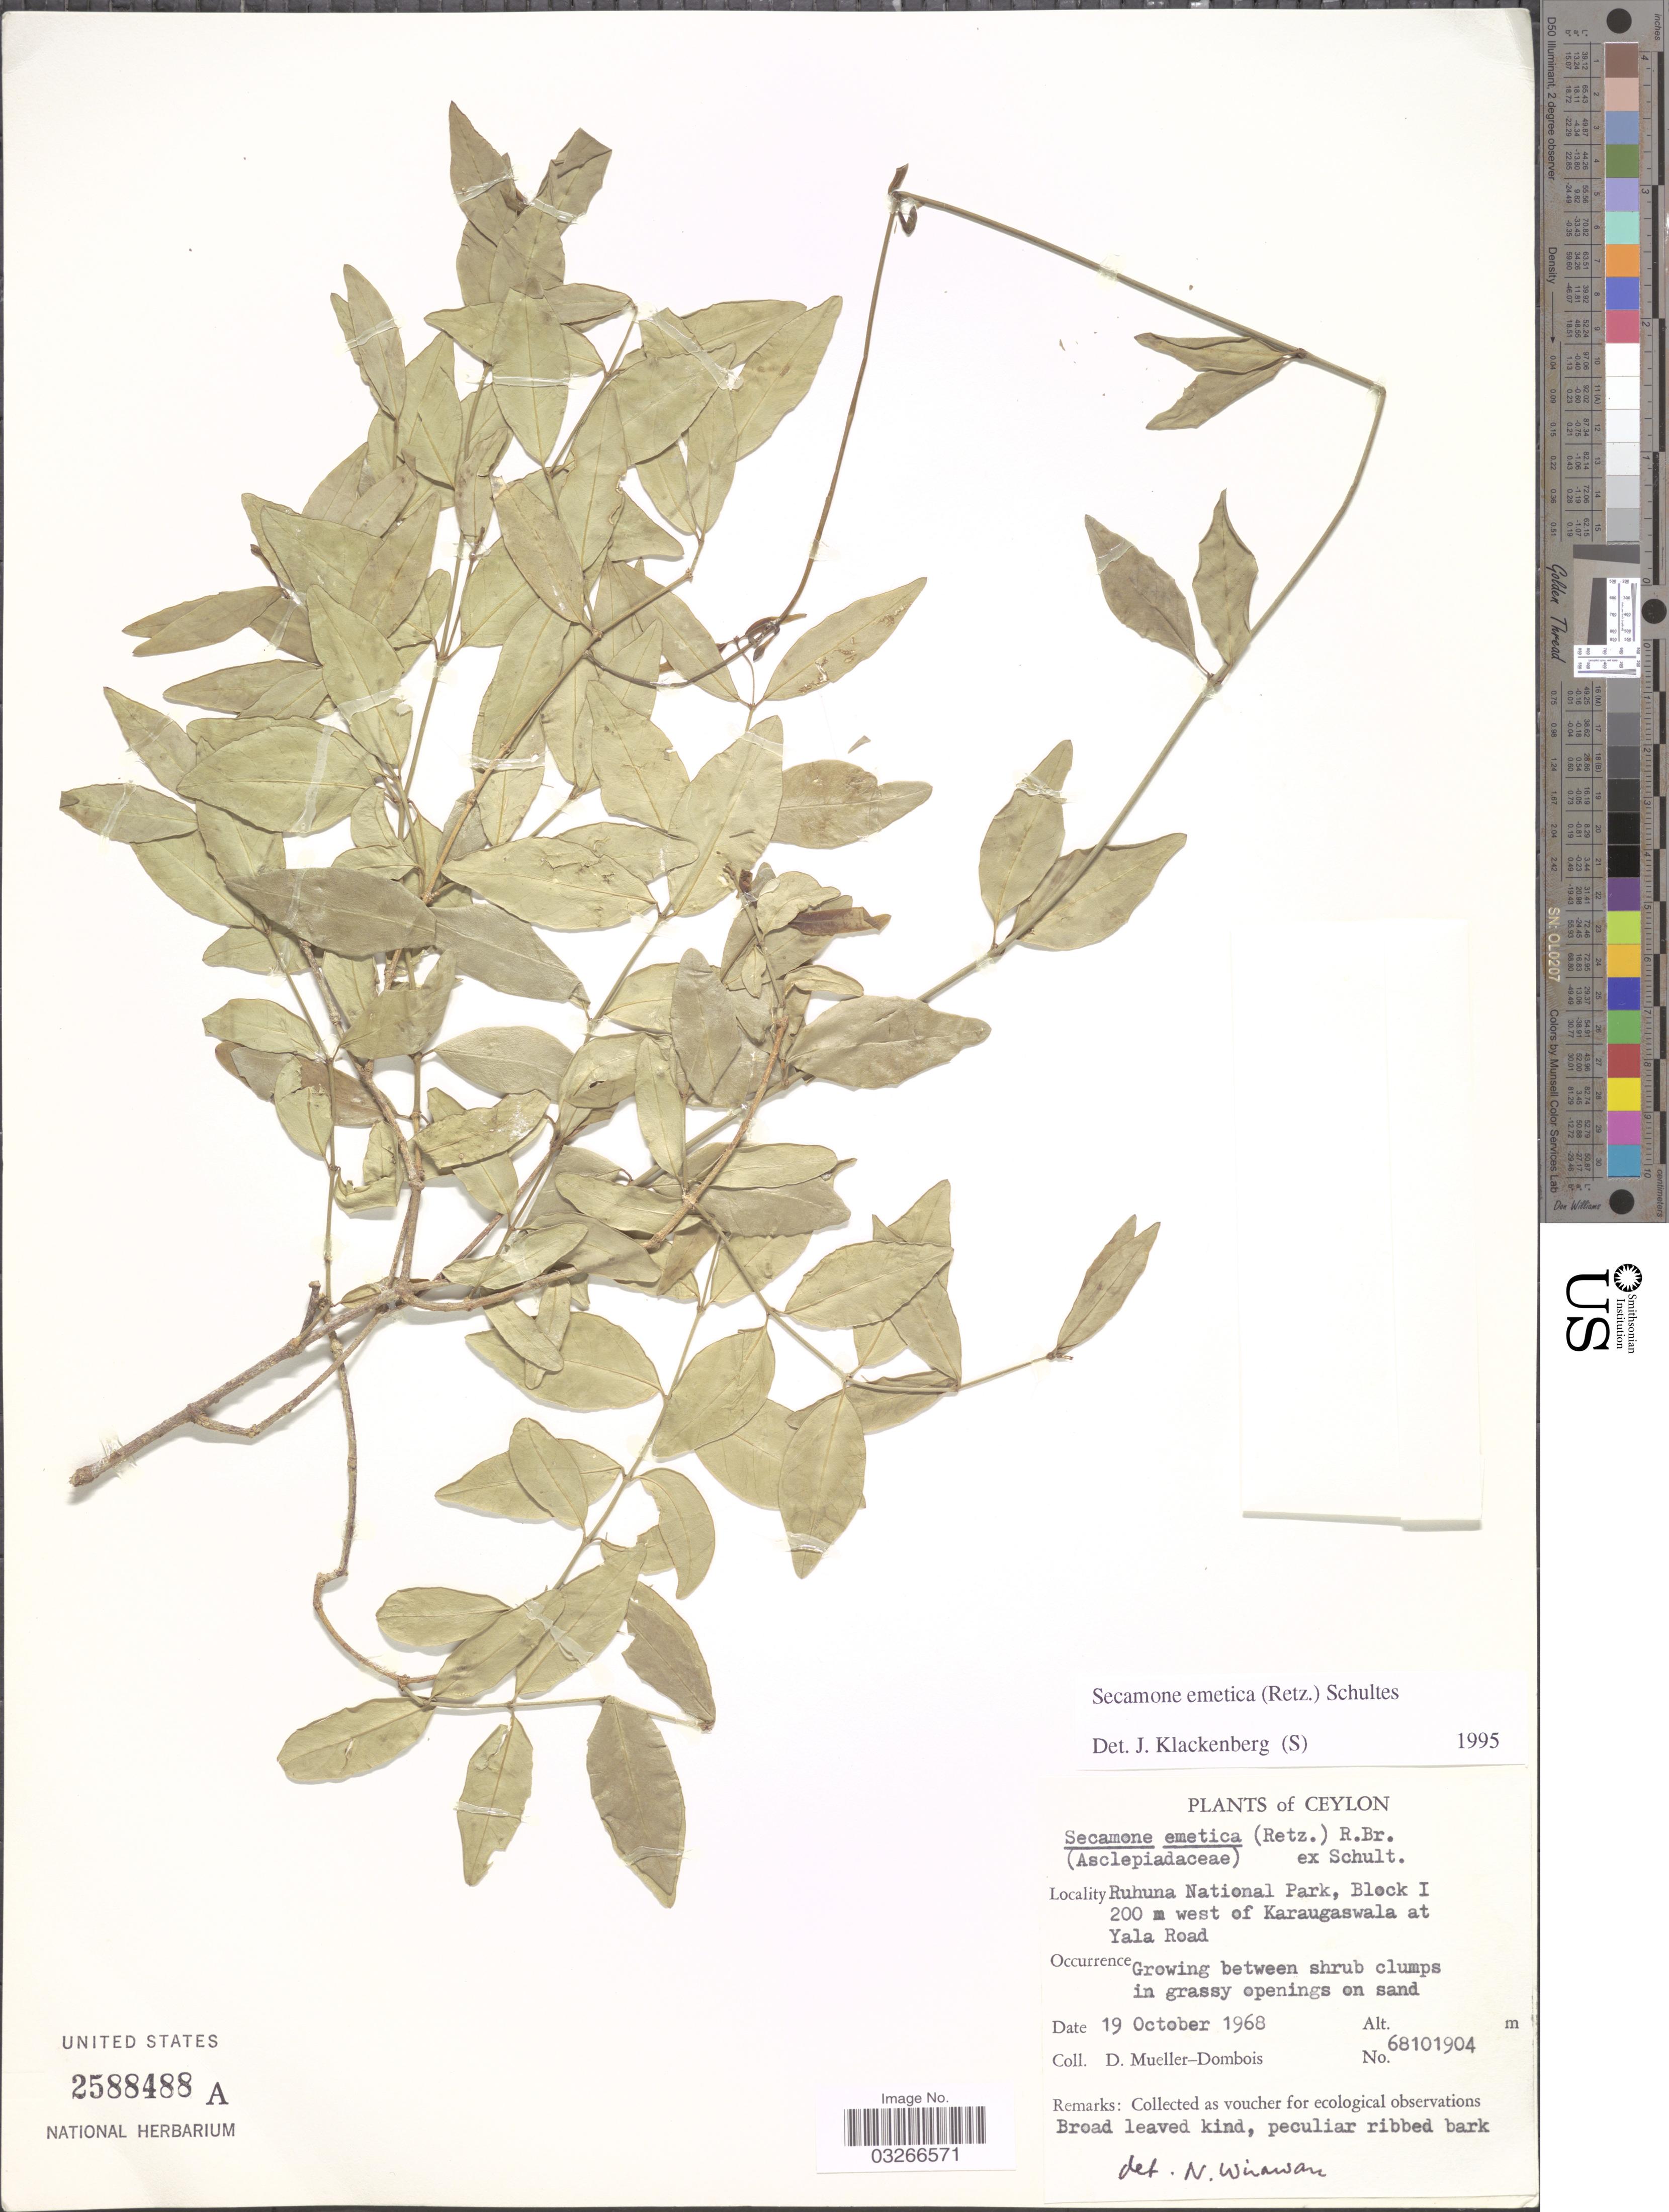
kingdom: Plantae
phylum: Tracheophyta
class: Magnoliopsida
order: Gentianales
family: Apocynaceae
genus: Secamone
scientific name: Secamone emetica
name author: (Retz.) R. Br. ex Schult.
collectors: D. Meuller-Dombois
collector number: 68101904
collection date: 1968-10-19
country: Sri Lanka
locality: Ceylon. Ruhuna National Park, Block I, 200 m west of Karaugaswala at Yala Road.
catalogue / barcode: US 2588488A